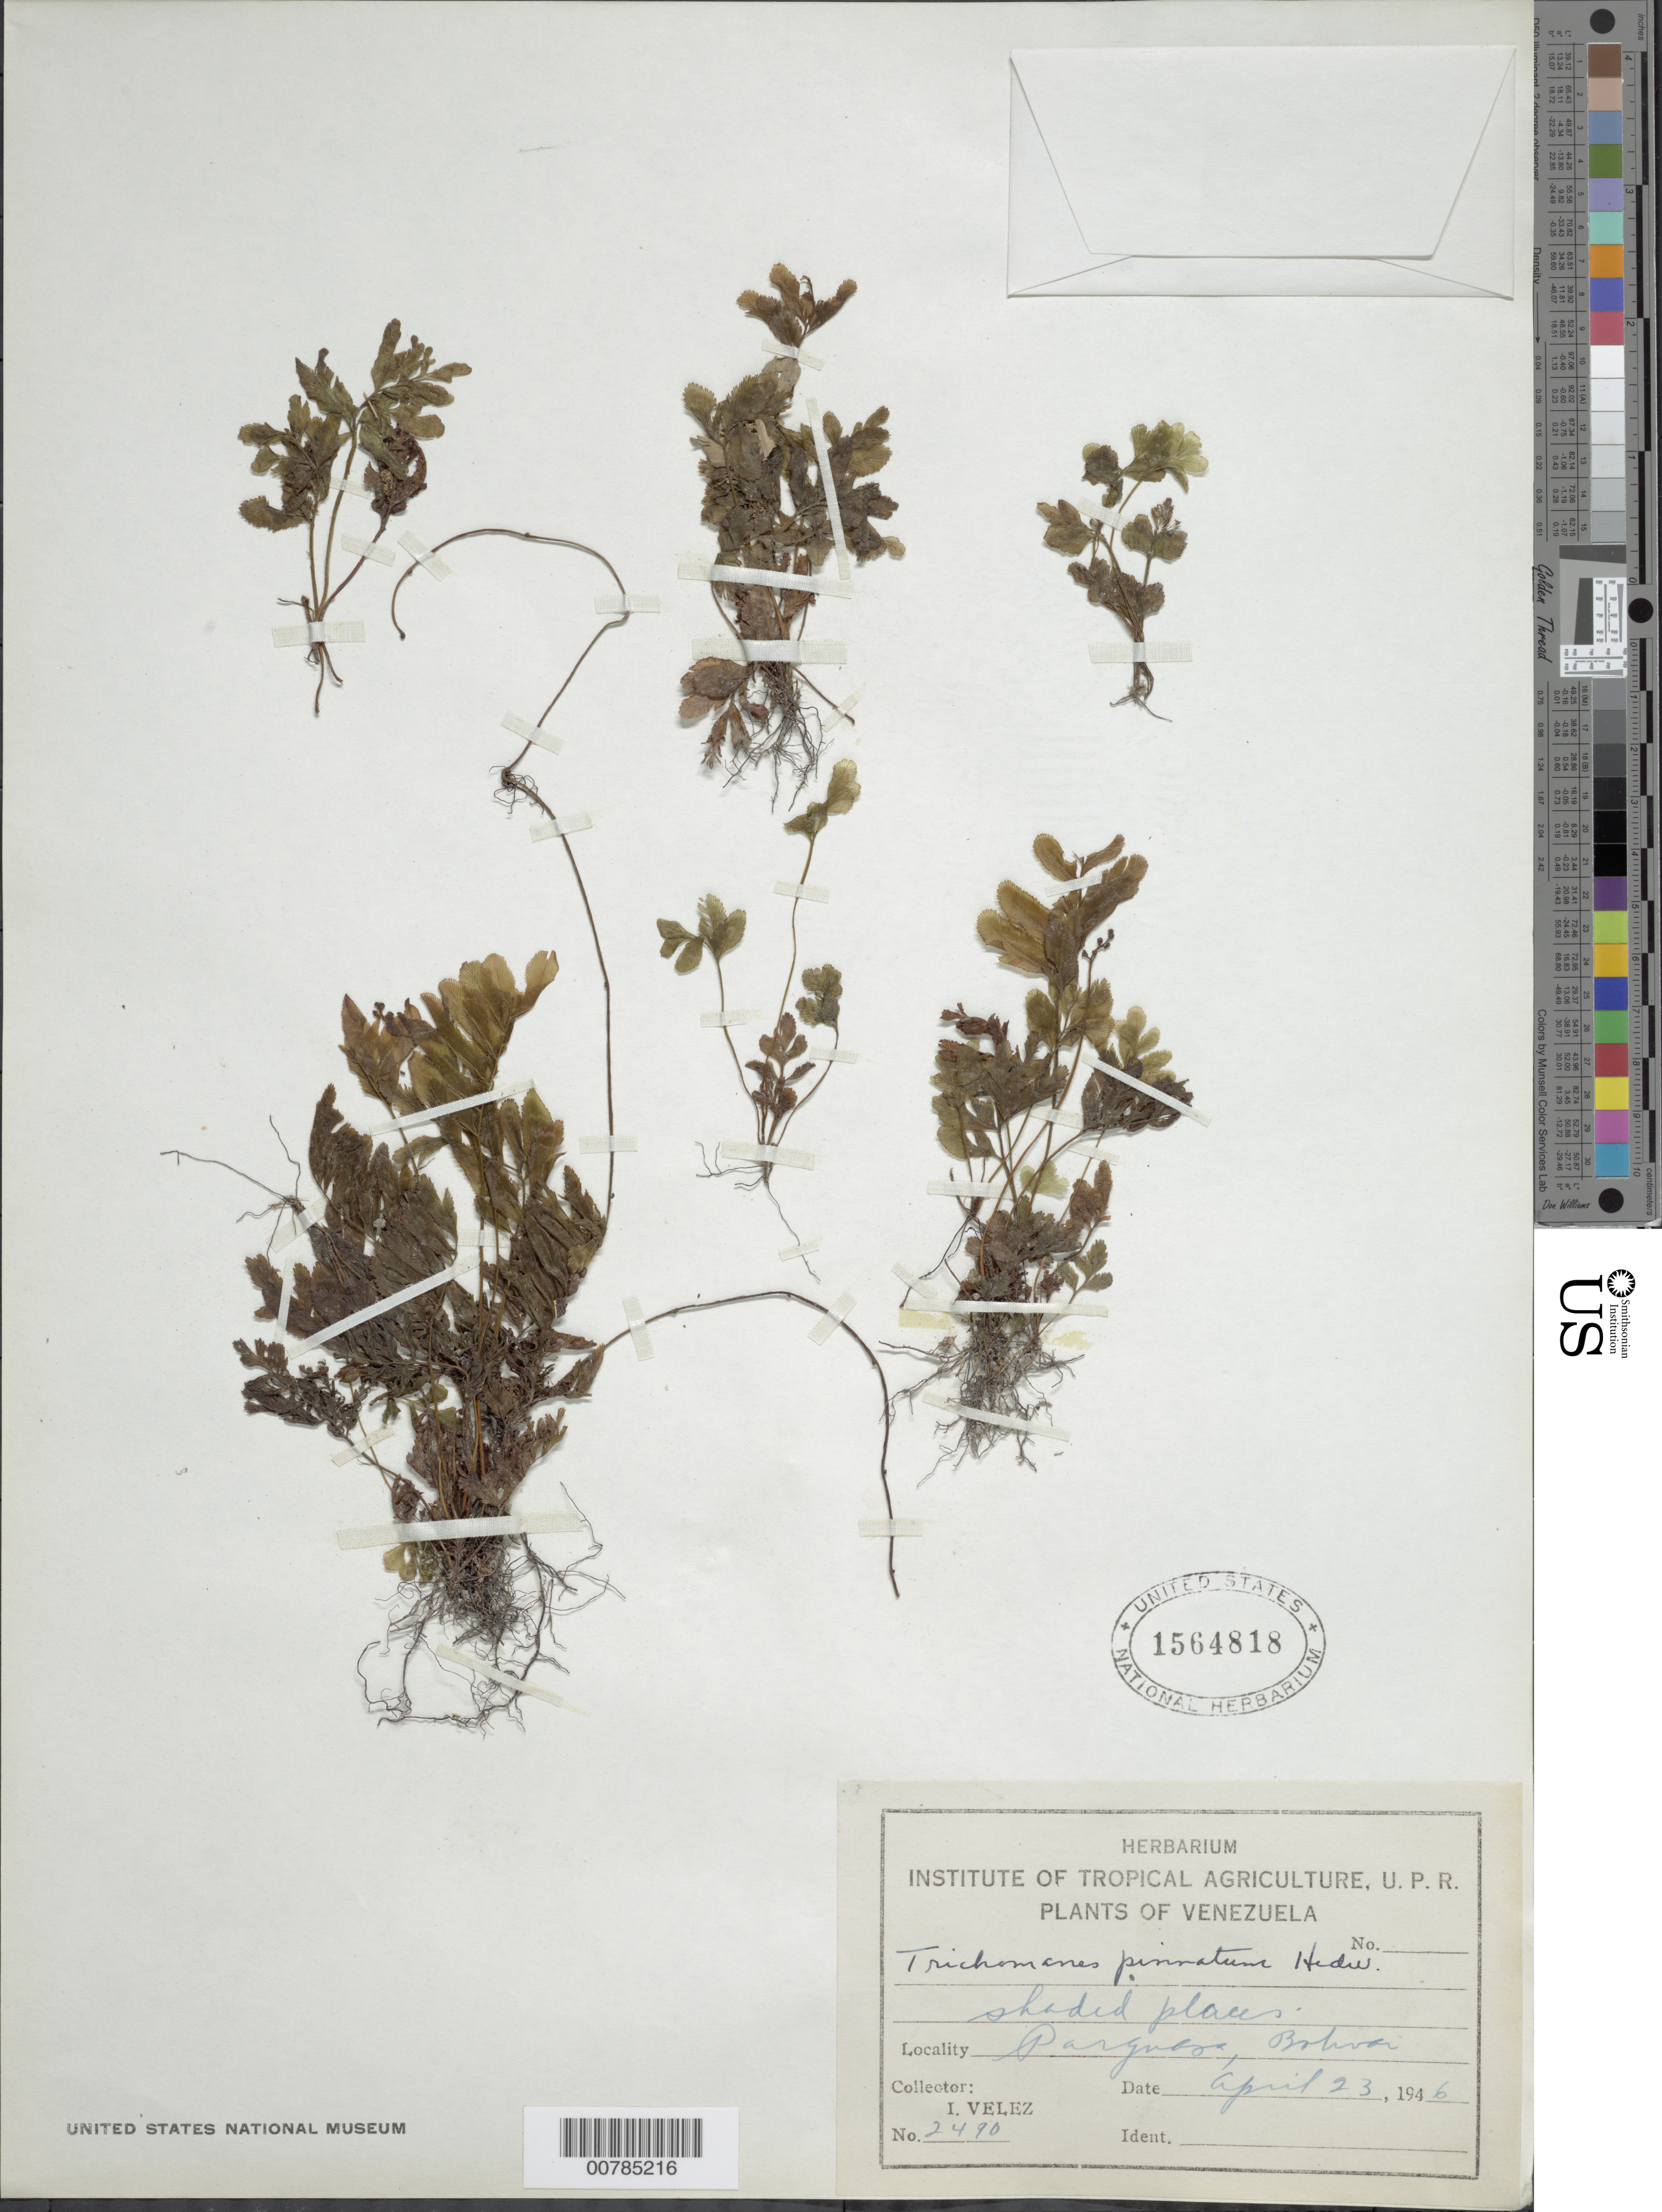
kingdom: Plantae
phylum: Tracheophyta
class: Polypodiopsida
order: Hymenophyllales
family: Hymenophyllaceae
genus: Trichomanes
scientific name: Trichomanes pinnatum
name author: Hedw.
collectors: I. Velez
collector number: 2490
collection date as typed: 23-Apr-46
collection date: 1946-04-23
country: Venezuela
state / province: Bolívar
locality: Parguasa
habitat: Shaded places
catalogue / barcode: US 1564818